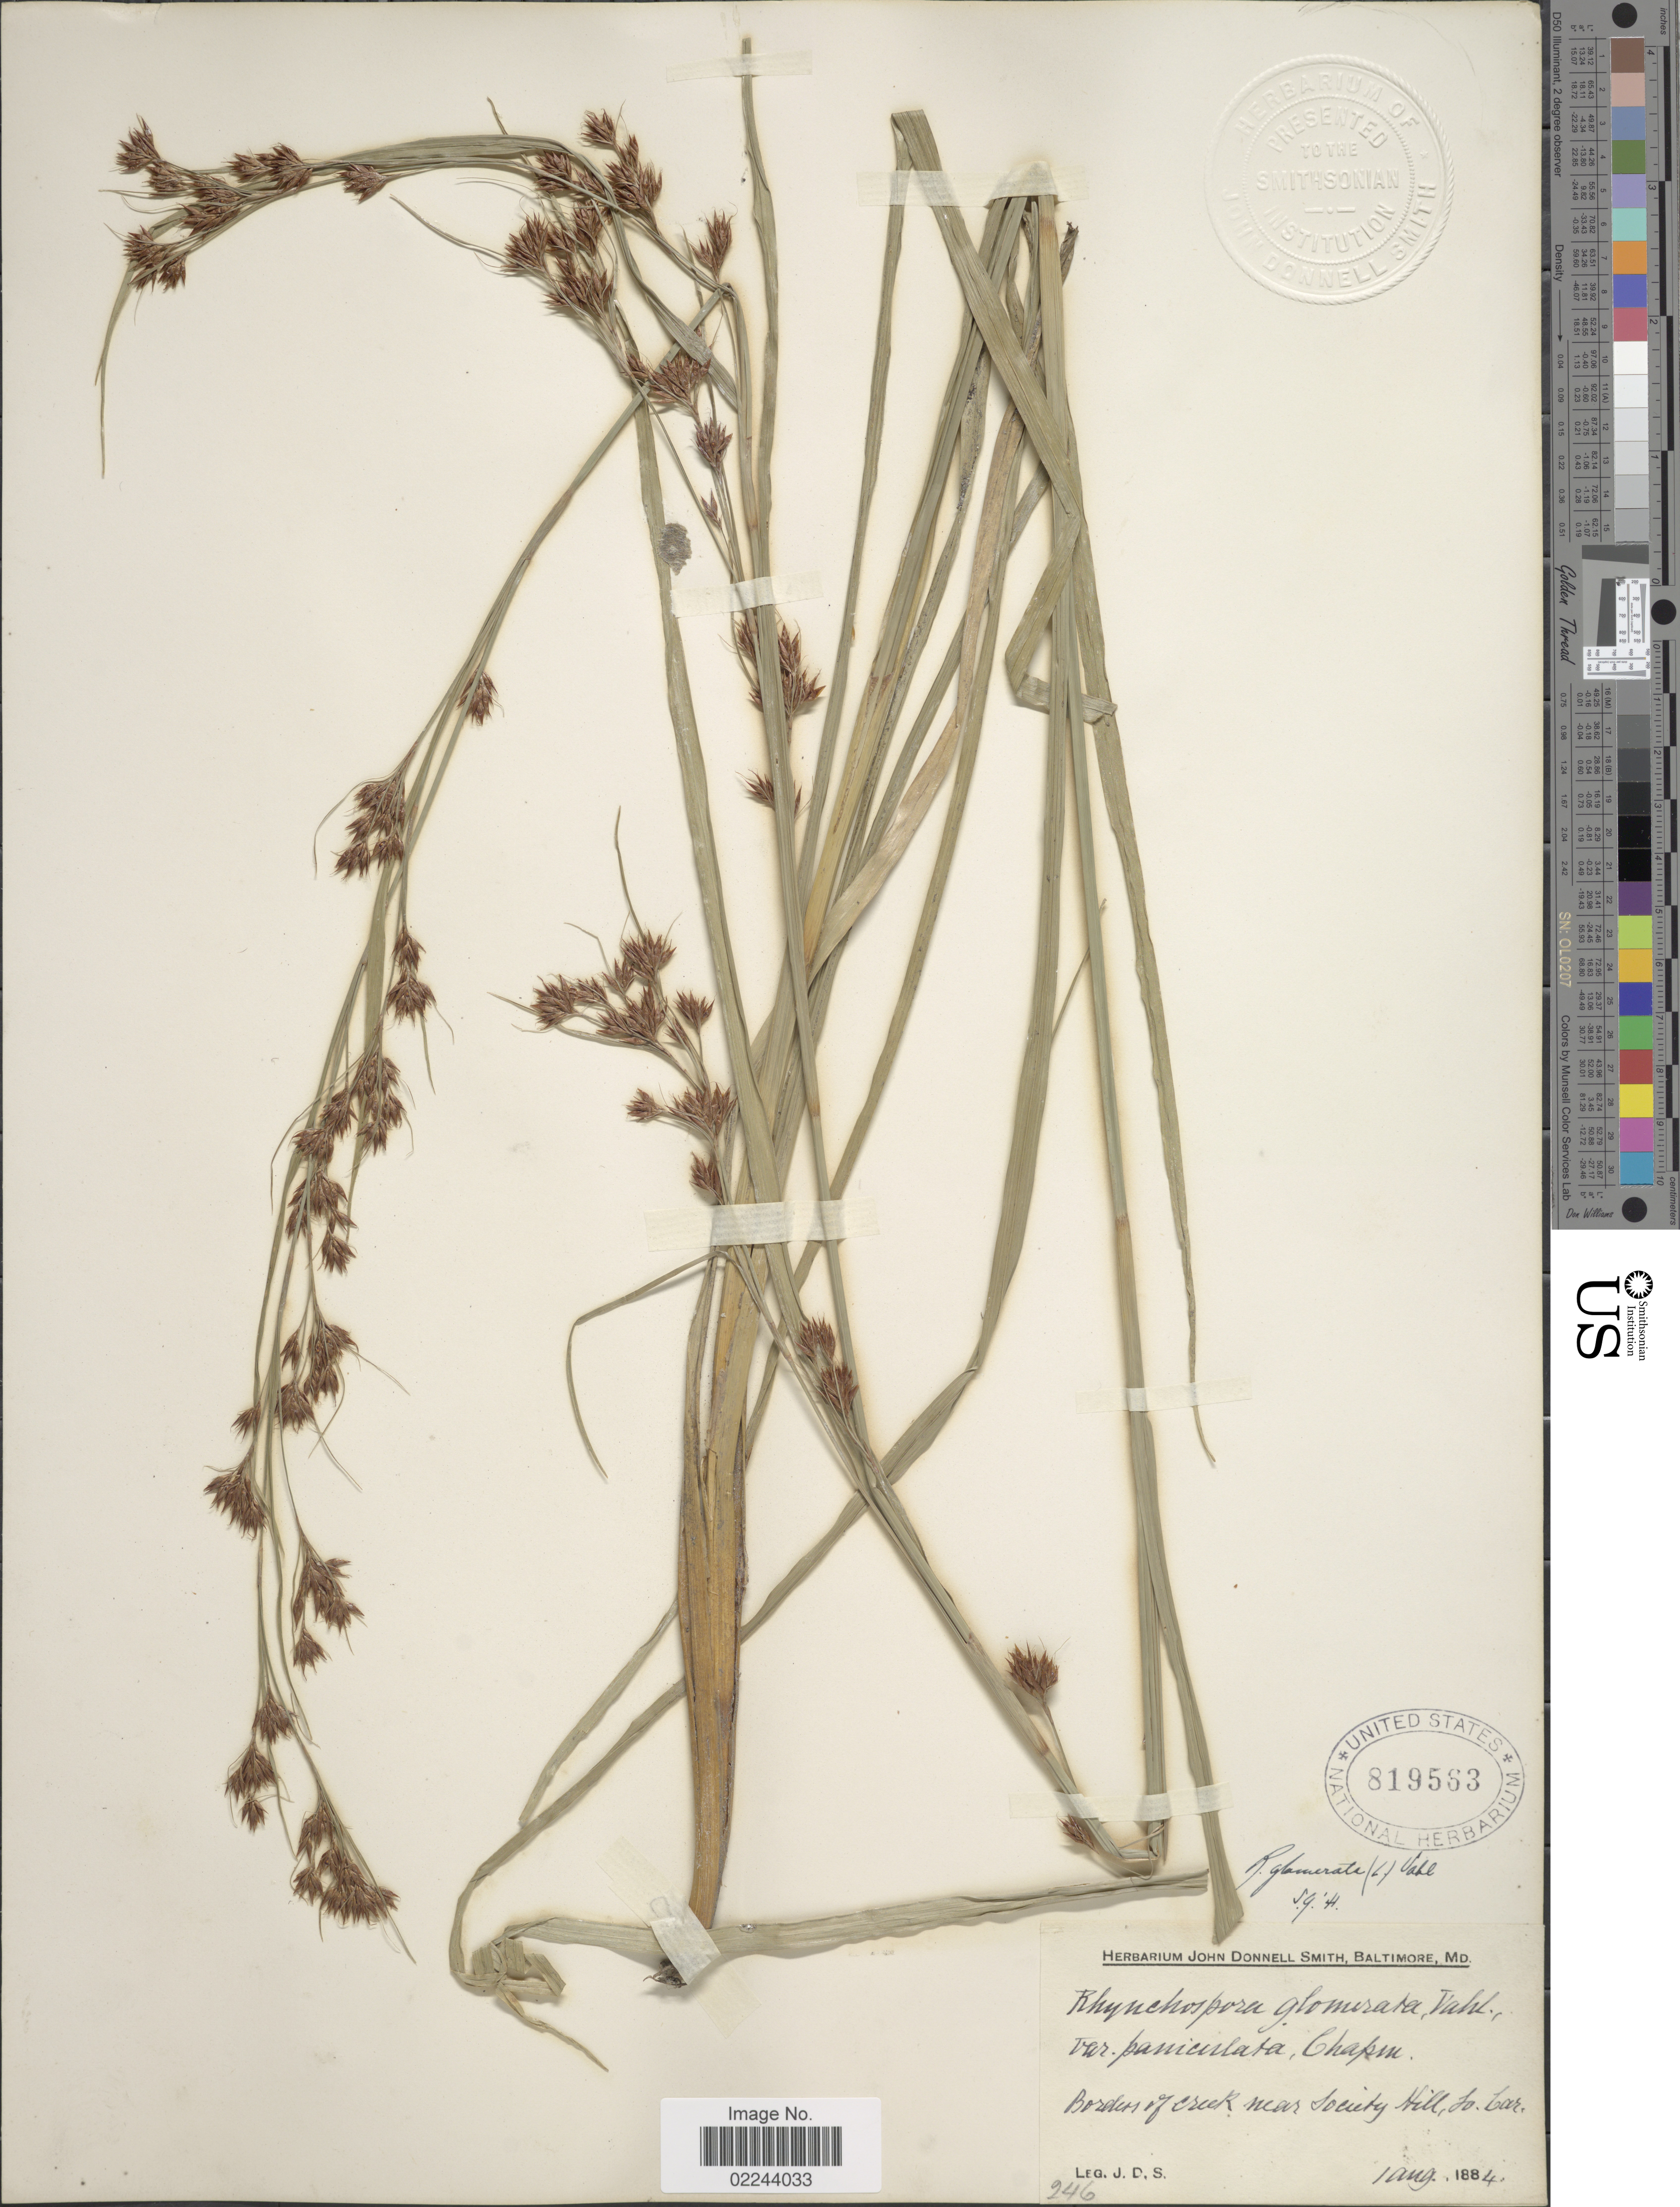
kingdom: Plantae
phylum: Tracheophyta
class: Liliopsida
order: Poales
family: Cyperaceae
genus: Rhynchospora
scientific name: Rhynchospora glomerata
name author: (L.) Vahl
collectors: J. Donnell Smith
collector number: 246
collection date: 1884-08-01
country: United States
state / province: South Carolina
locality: Near Society Hill, So. Car.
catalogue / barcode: US 819563